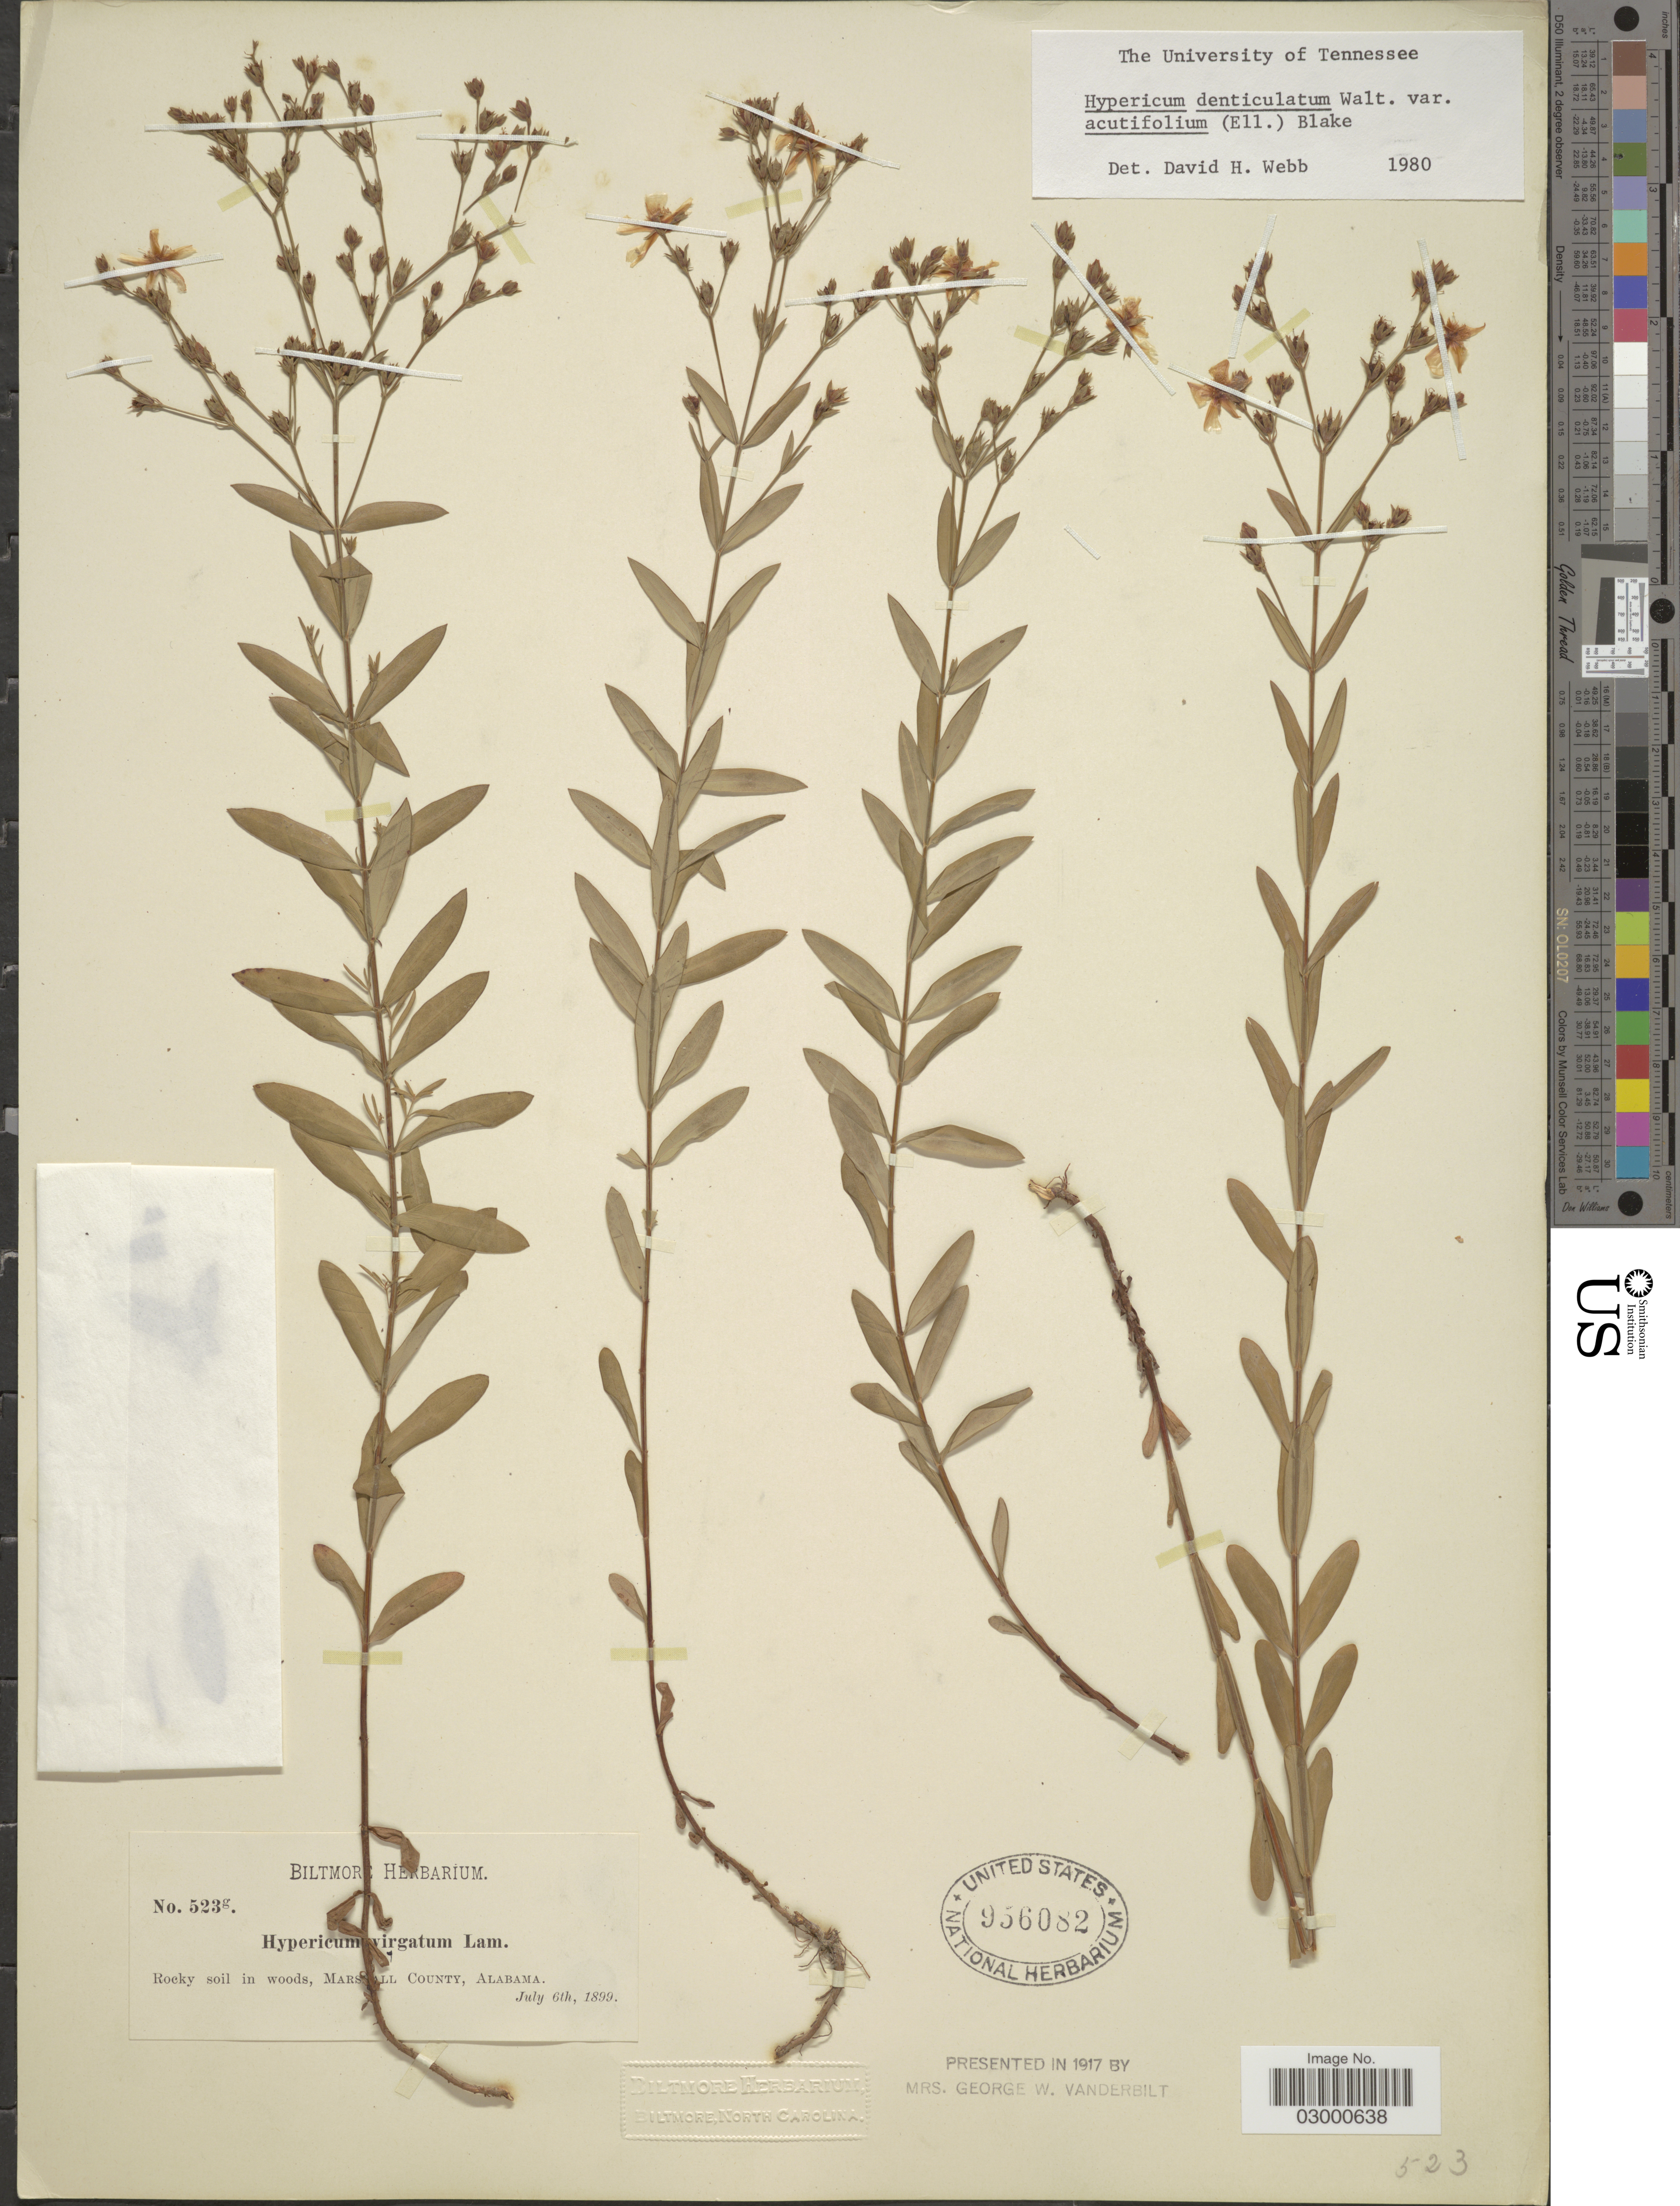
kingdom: Plantae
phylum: Tracheophyta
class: Magnoliopsida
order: Malpighiales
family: Hypericaceae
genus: Hypericum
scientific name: Hypericum denticulatum var. acutifolium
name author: (Elliott) N. Robson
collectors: ex herb. Biltmore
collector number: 523g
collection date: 1899-07-06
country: United States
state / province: Alabama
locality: Marshall County.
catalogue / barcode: US 956082